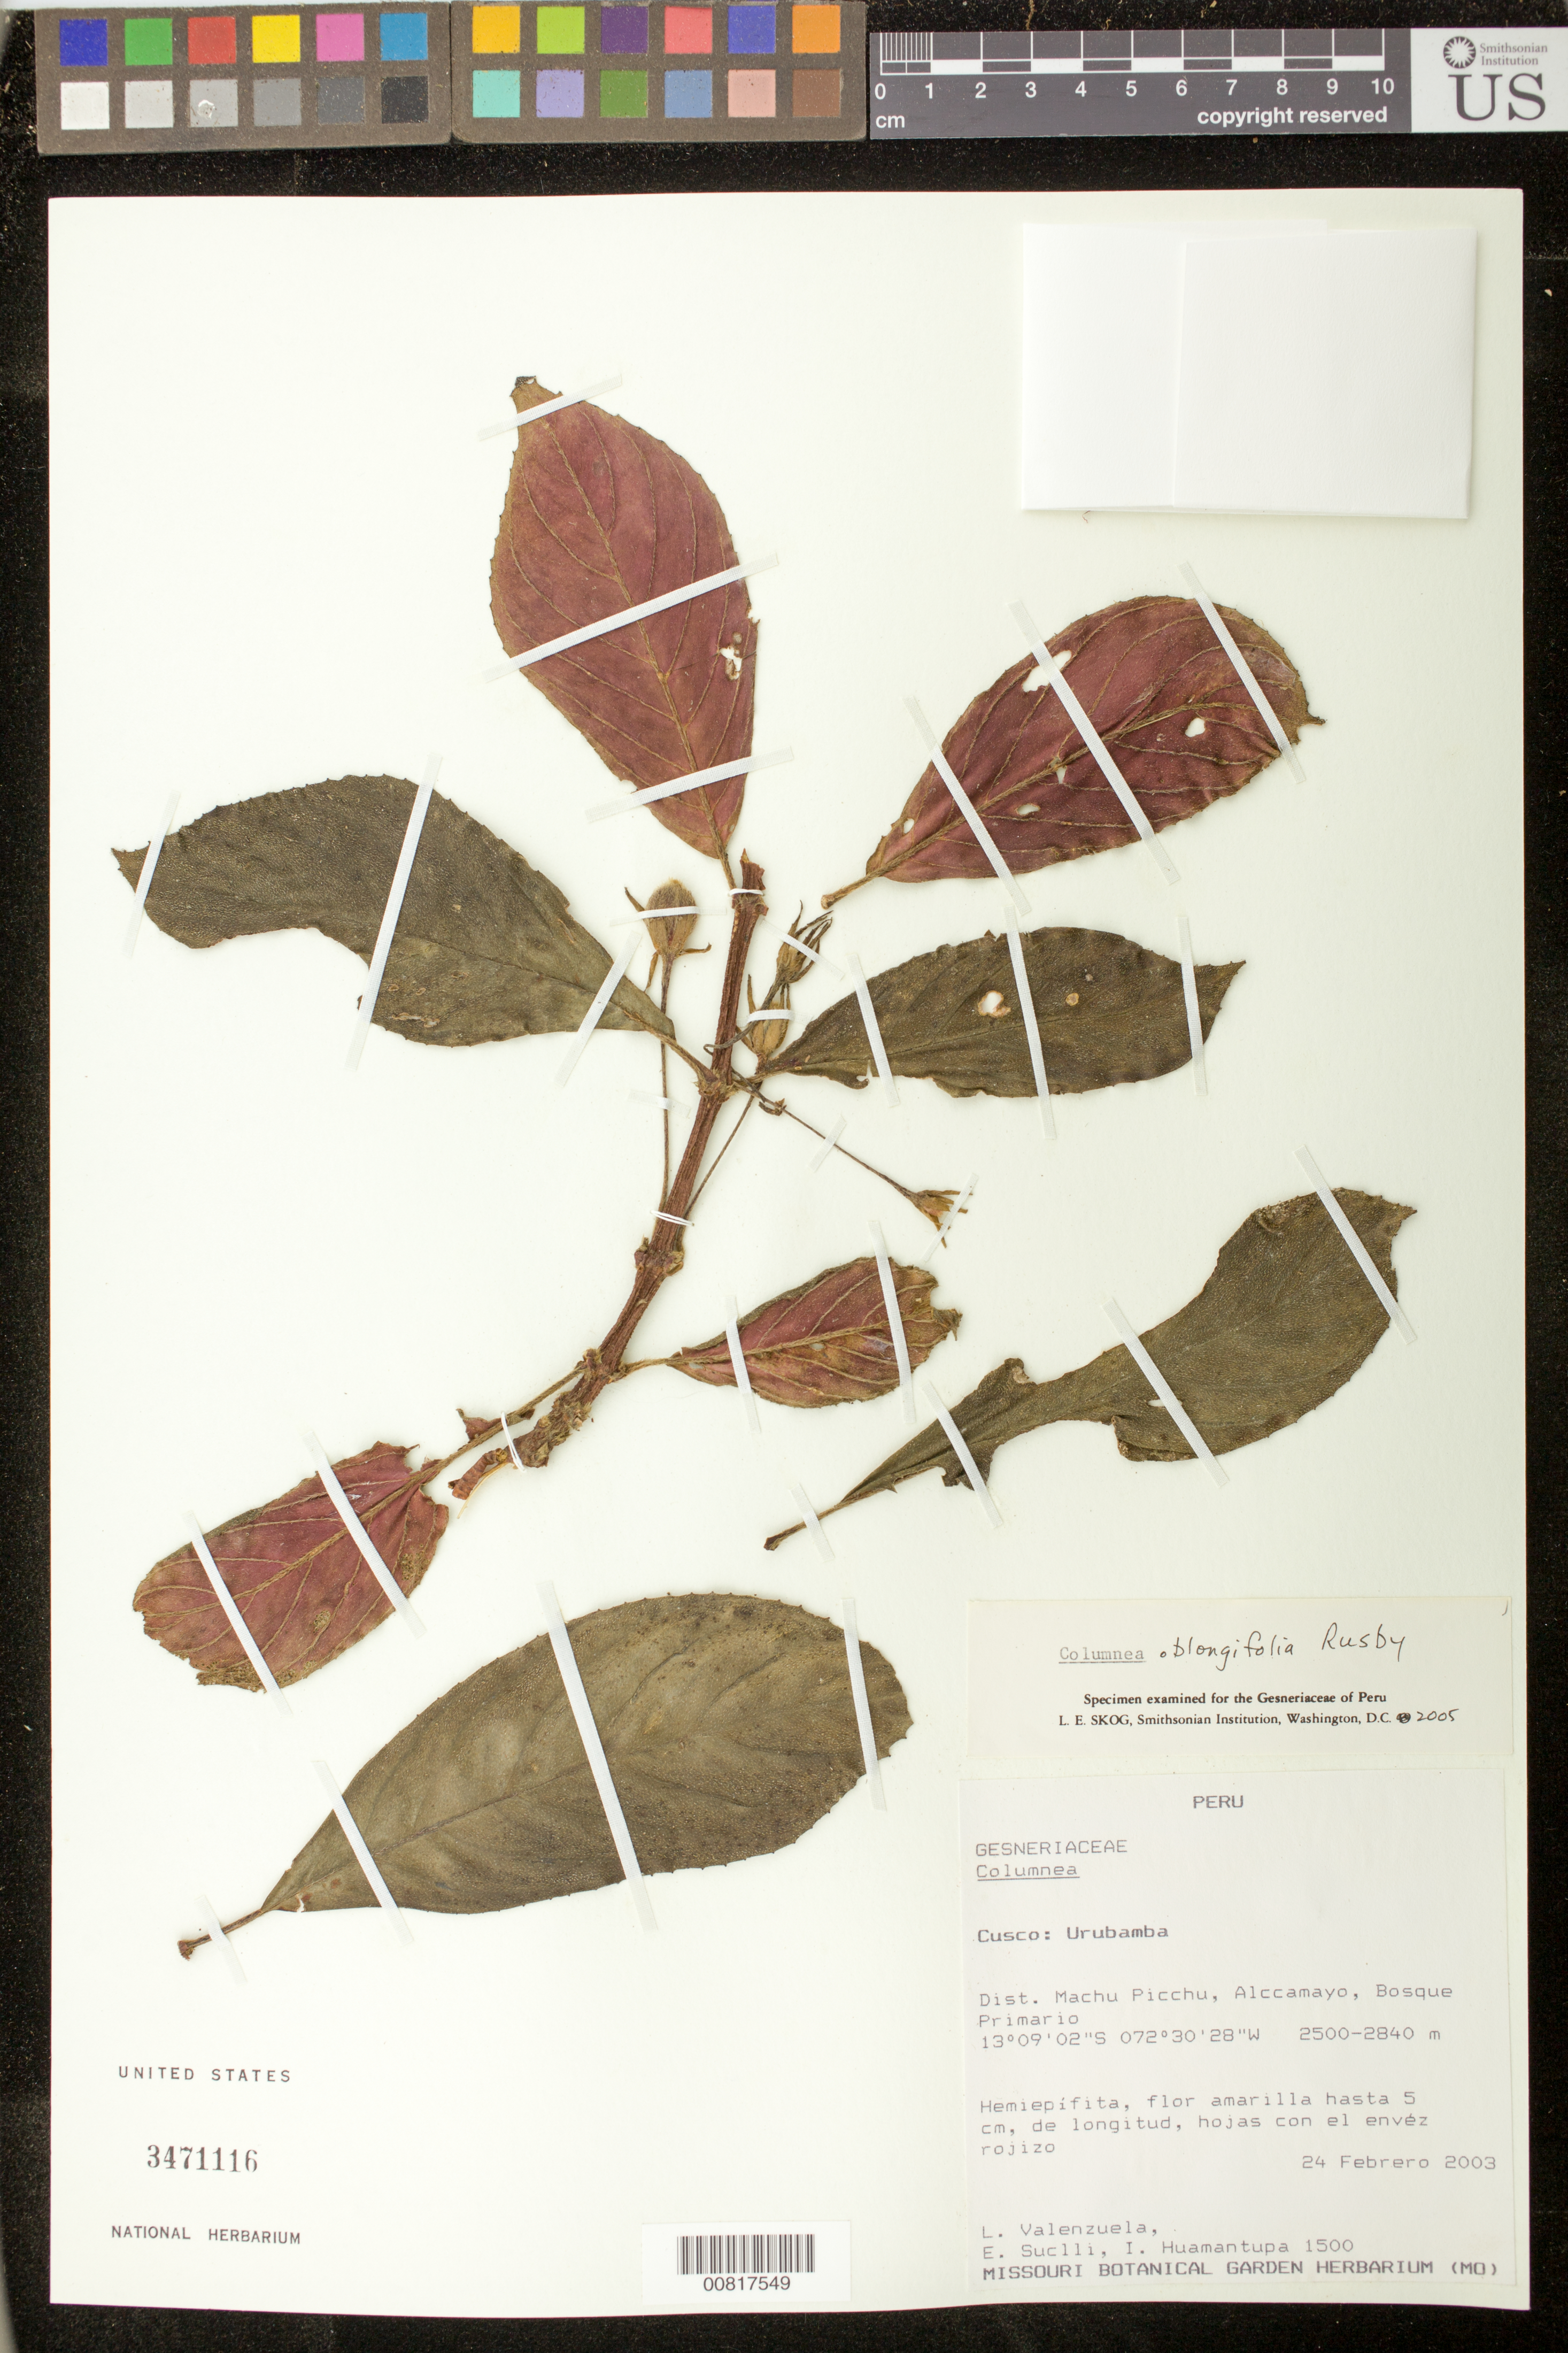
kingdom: Plantae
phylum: Tracheophyta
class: Magnoliopsida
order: Lamiales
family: Gesneriaceae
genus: Columnea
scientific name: Columnea oblongifolia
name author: Rusby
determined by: Skog, Laurence E.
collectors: L. Valenzuela, E. Suclli, I. Huamantupa & J. Farfán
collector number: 1500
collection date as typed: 24 Feb 2003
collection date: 2003-02-24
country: Peru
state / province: Cusco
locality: Cusco: Urubamba. Dist. Machu Picchu, Alccamayo.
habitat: Bosque primario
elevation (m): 2500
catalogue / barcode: US 3471116